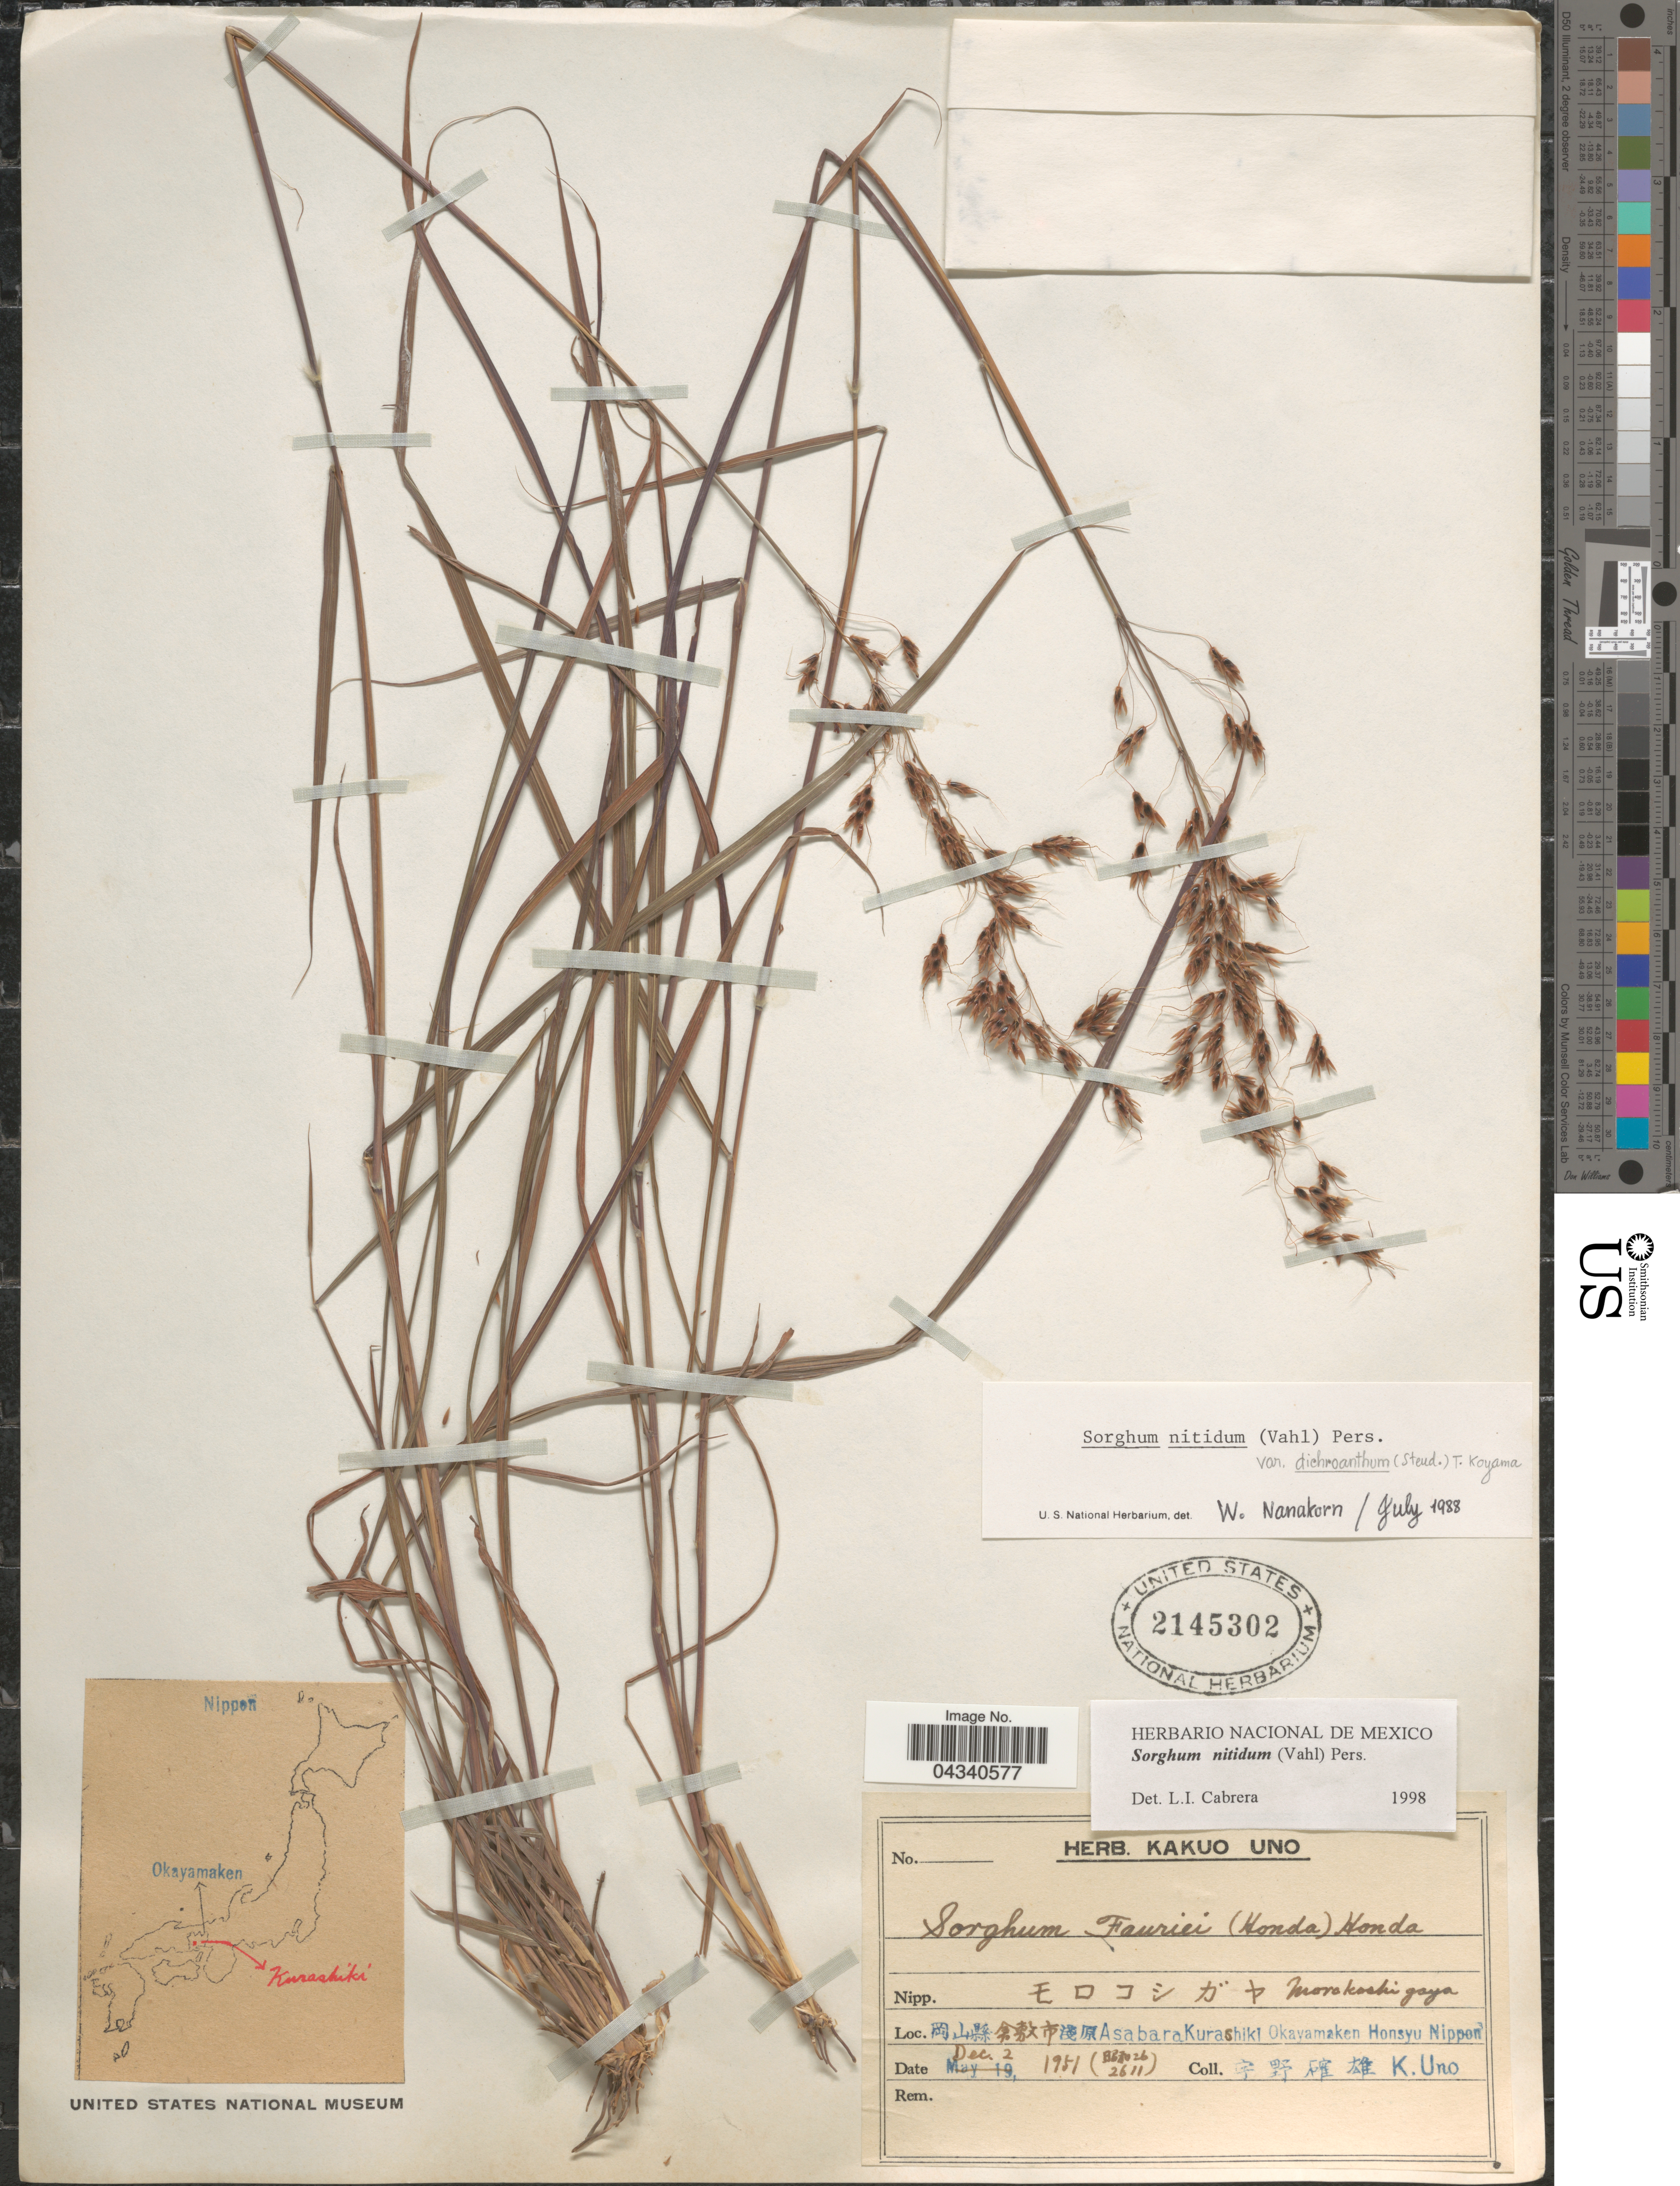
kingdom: Plantae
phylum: Tracheophyta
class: Liliopsida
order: Poales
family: Poaceae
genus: Sorghum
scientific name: Sorghum nitidum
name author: (Vahl) Pers.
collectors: K. Uno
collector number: X26/2611?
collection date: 1951-12-02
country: Japan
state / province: Okayama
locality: X Asabara Kurashiki Okayamaken Honsyu Nippon.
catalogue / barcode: US 2145302